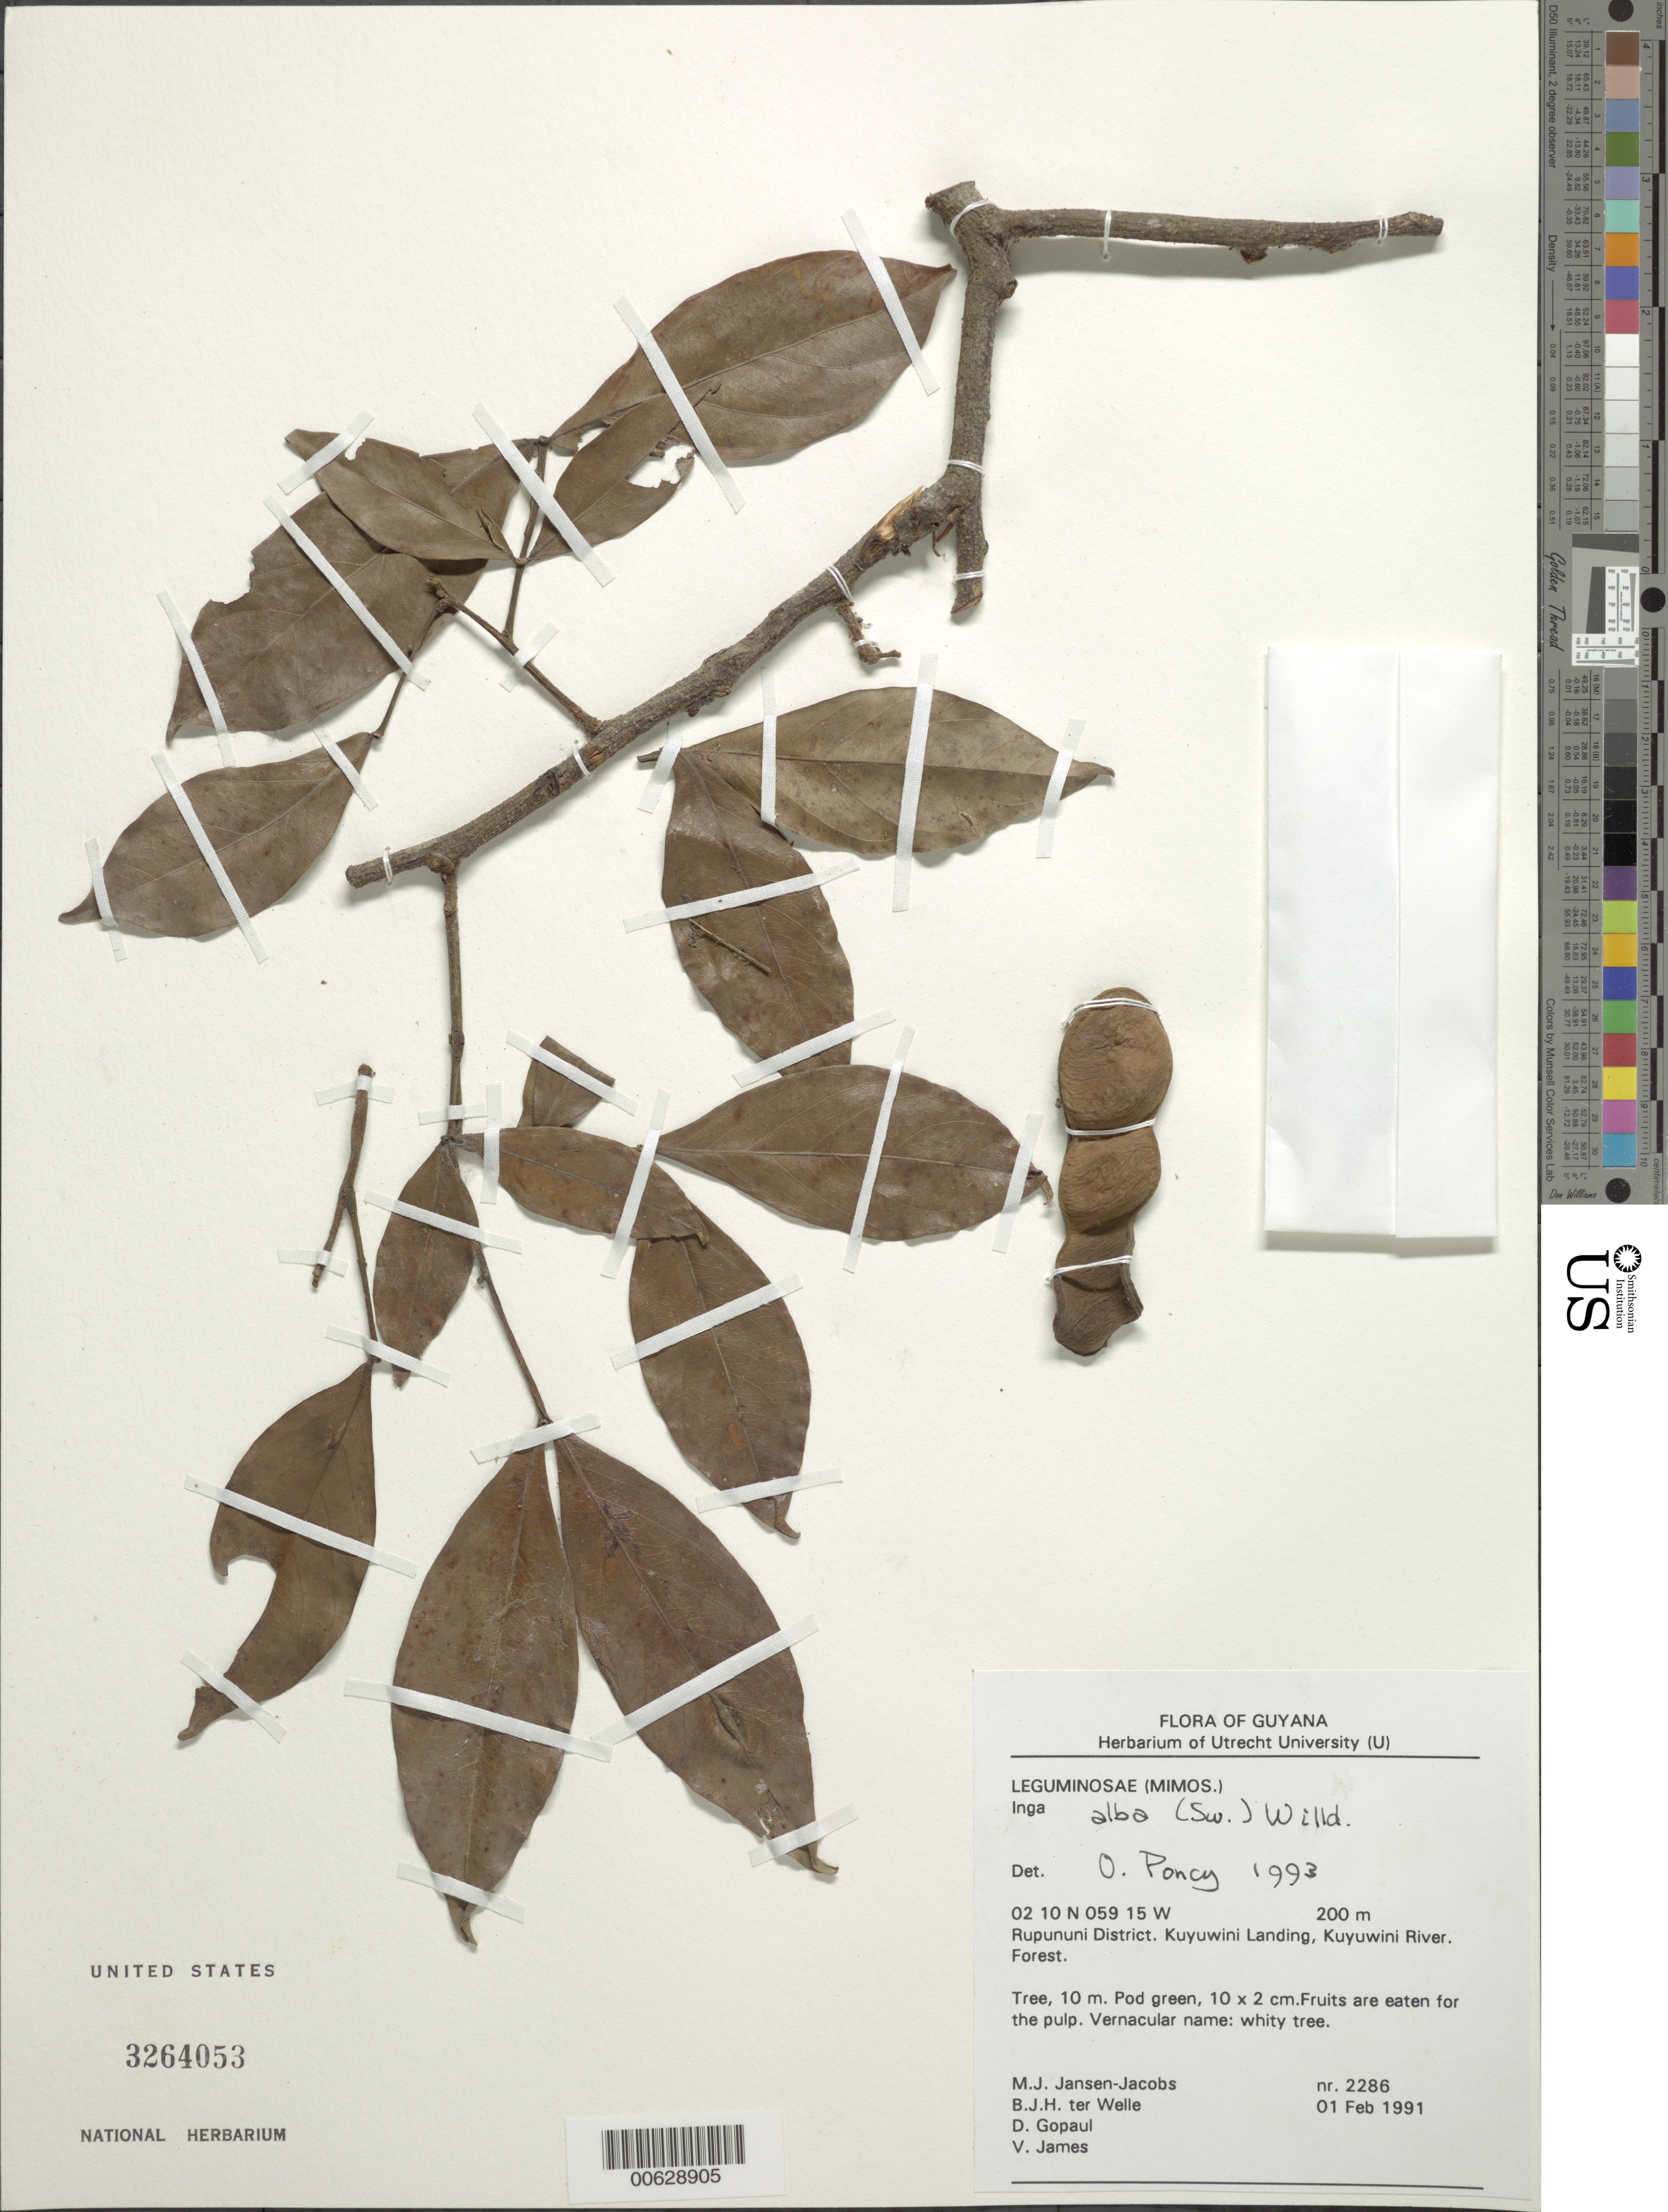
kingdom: Plantae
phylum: Tracheophyta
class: Magnoliopsida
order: Fabales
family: Fabaceae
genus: Inga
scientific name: Inga alba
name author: (Sw.) Willd.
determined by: Poncy, O.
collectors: M. J. Jansen-Jacobs, B. Welle, D. Gopaul & V. James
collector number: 2286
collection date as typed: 1-Feb-91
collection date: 1991-02-01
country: Guyana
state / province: U. Takutu-U. Essequibo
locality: Kuyuwini Landing, Kuyuwini River, Rupununi District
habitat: Forest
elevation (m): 200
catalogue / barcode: US 3264053